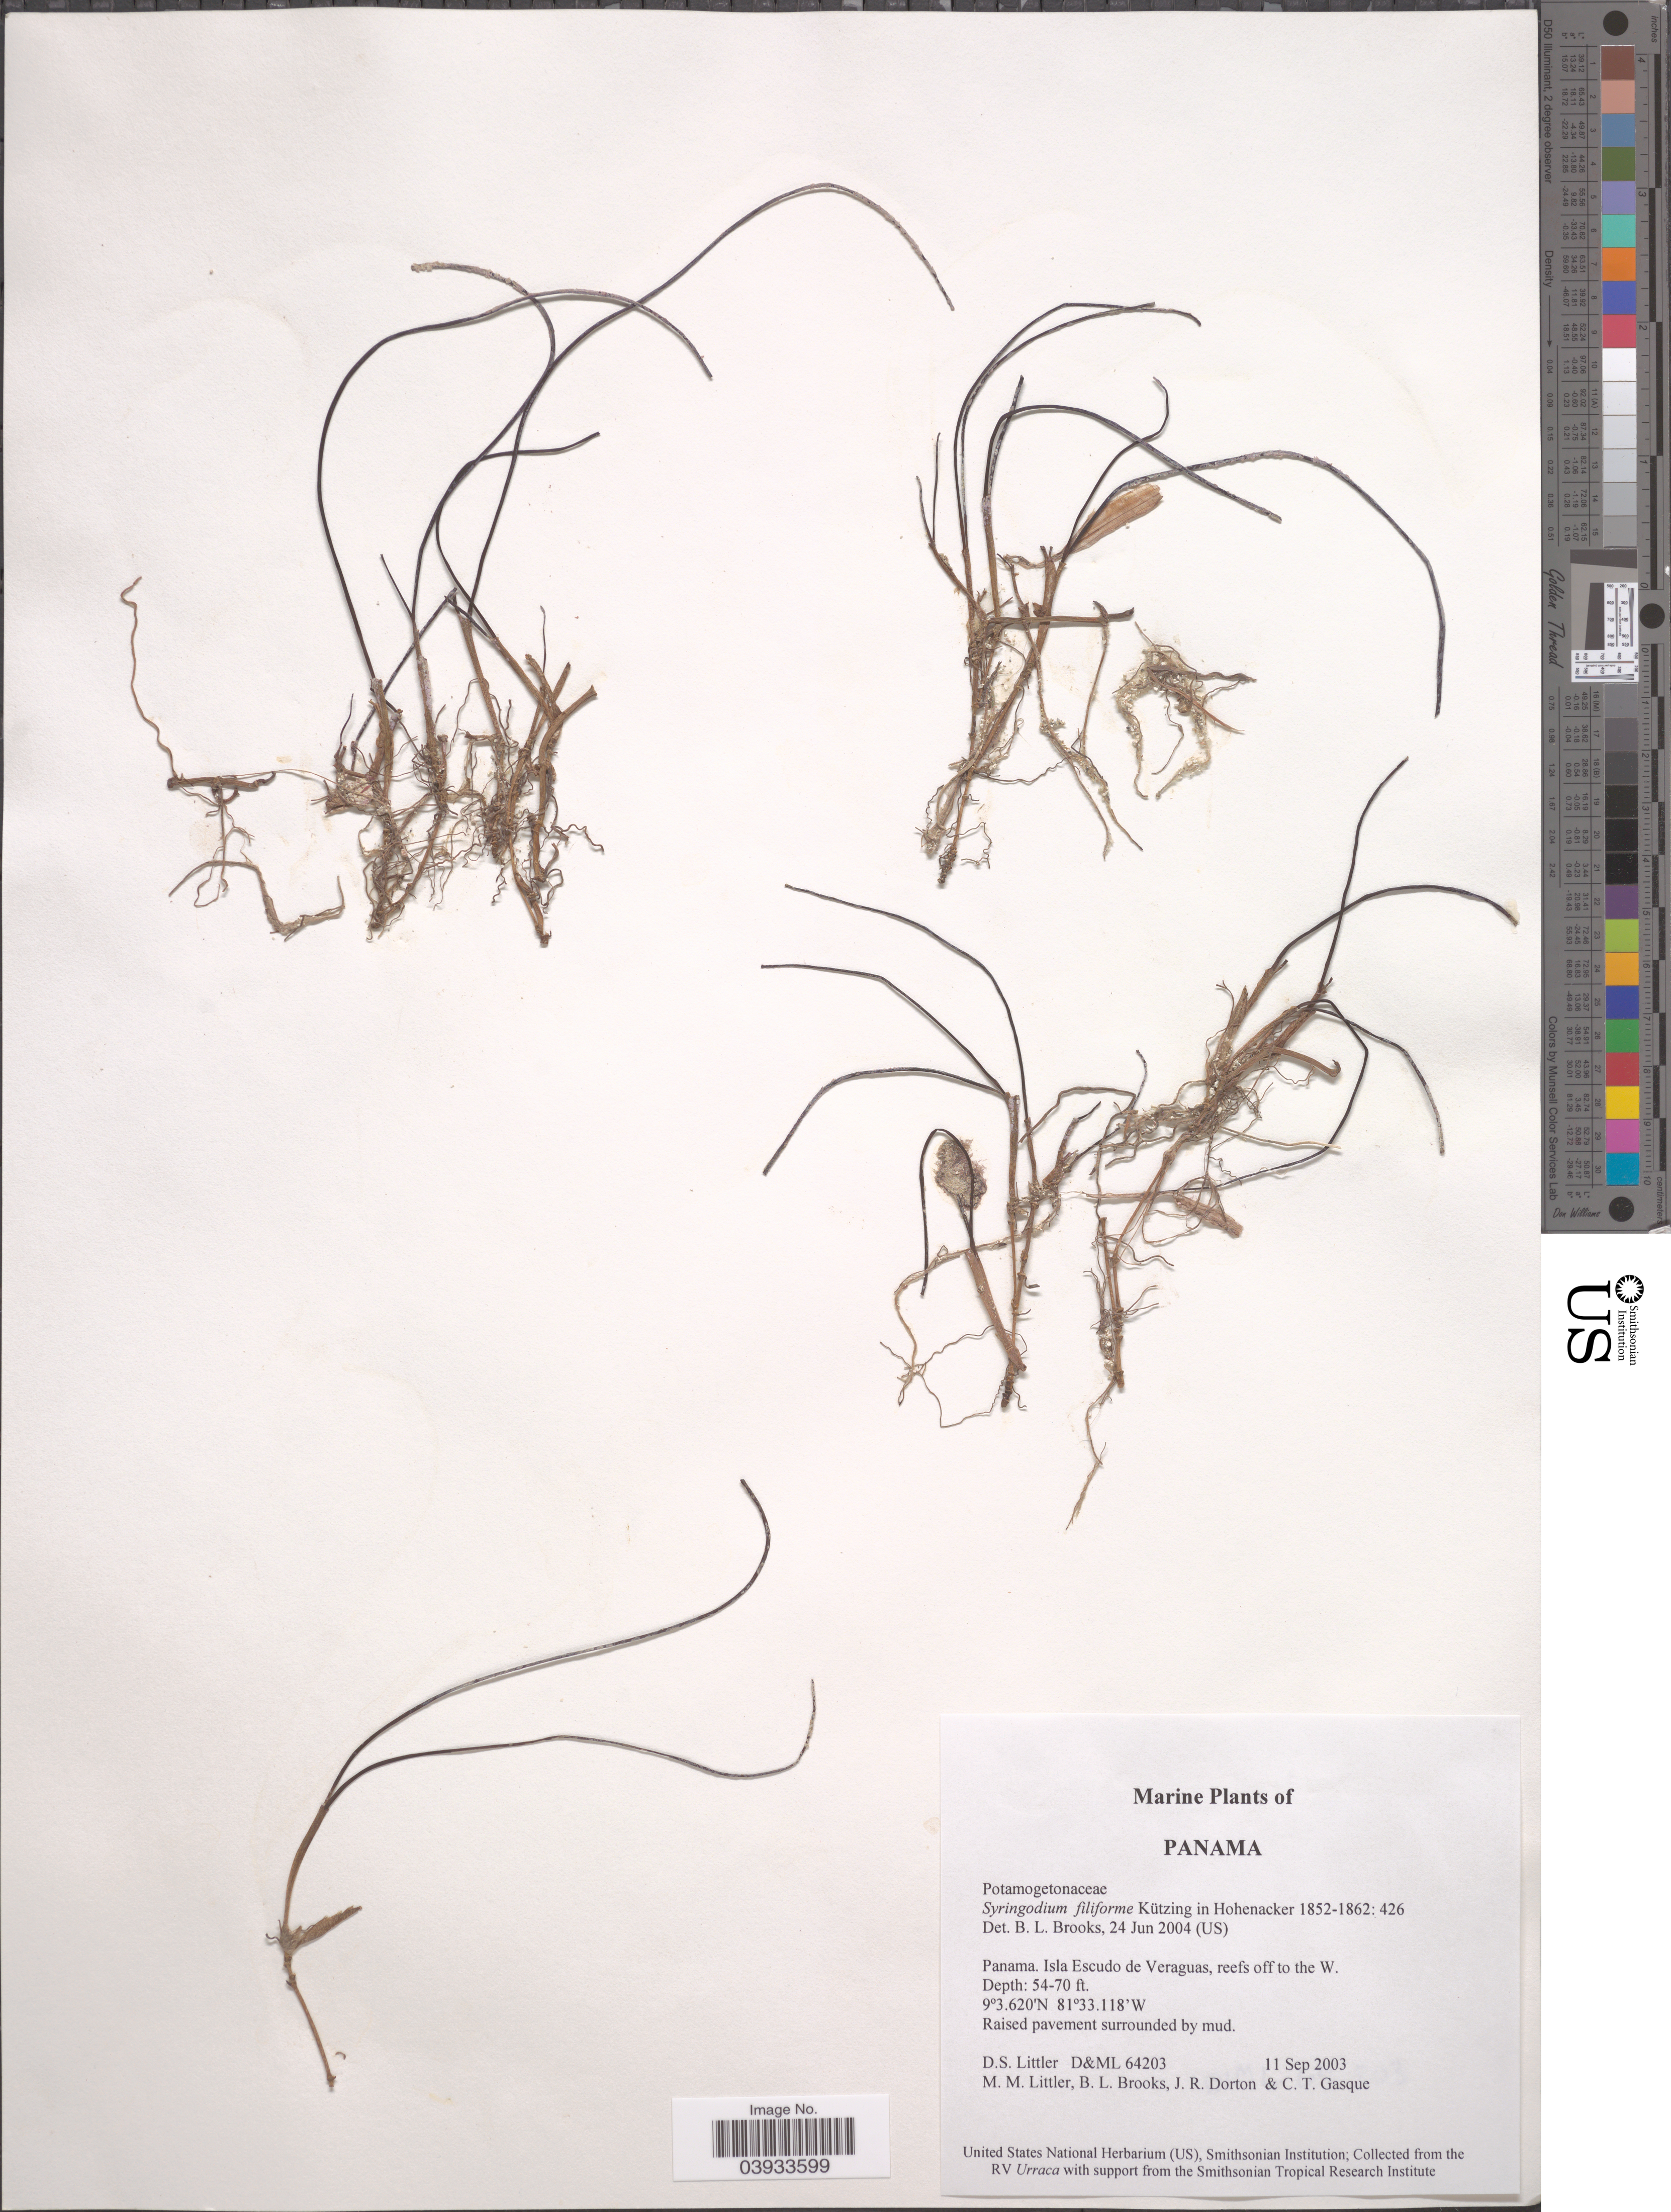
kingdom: Plantae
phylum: Tracheophyta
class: Liliopsida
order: Alismatales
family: Cymodoceaceae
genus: Syringodium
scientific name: Syringodium filiforme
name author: Kütz.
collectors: D. S. Littler, B. Brooks, J. Dorton & C. Gasque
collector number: D&ML64203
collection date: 2003-09-11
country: Panama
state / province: Veraguas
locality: Panama. Isla Escudo de Veraguas, reefs off to the W.